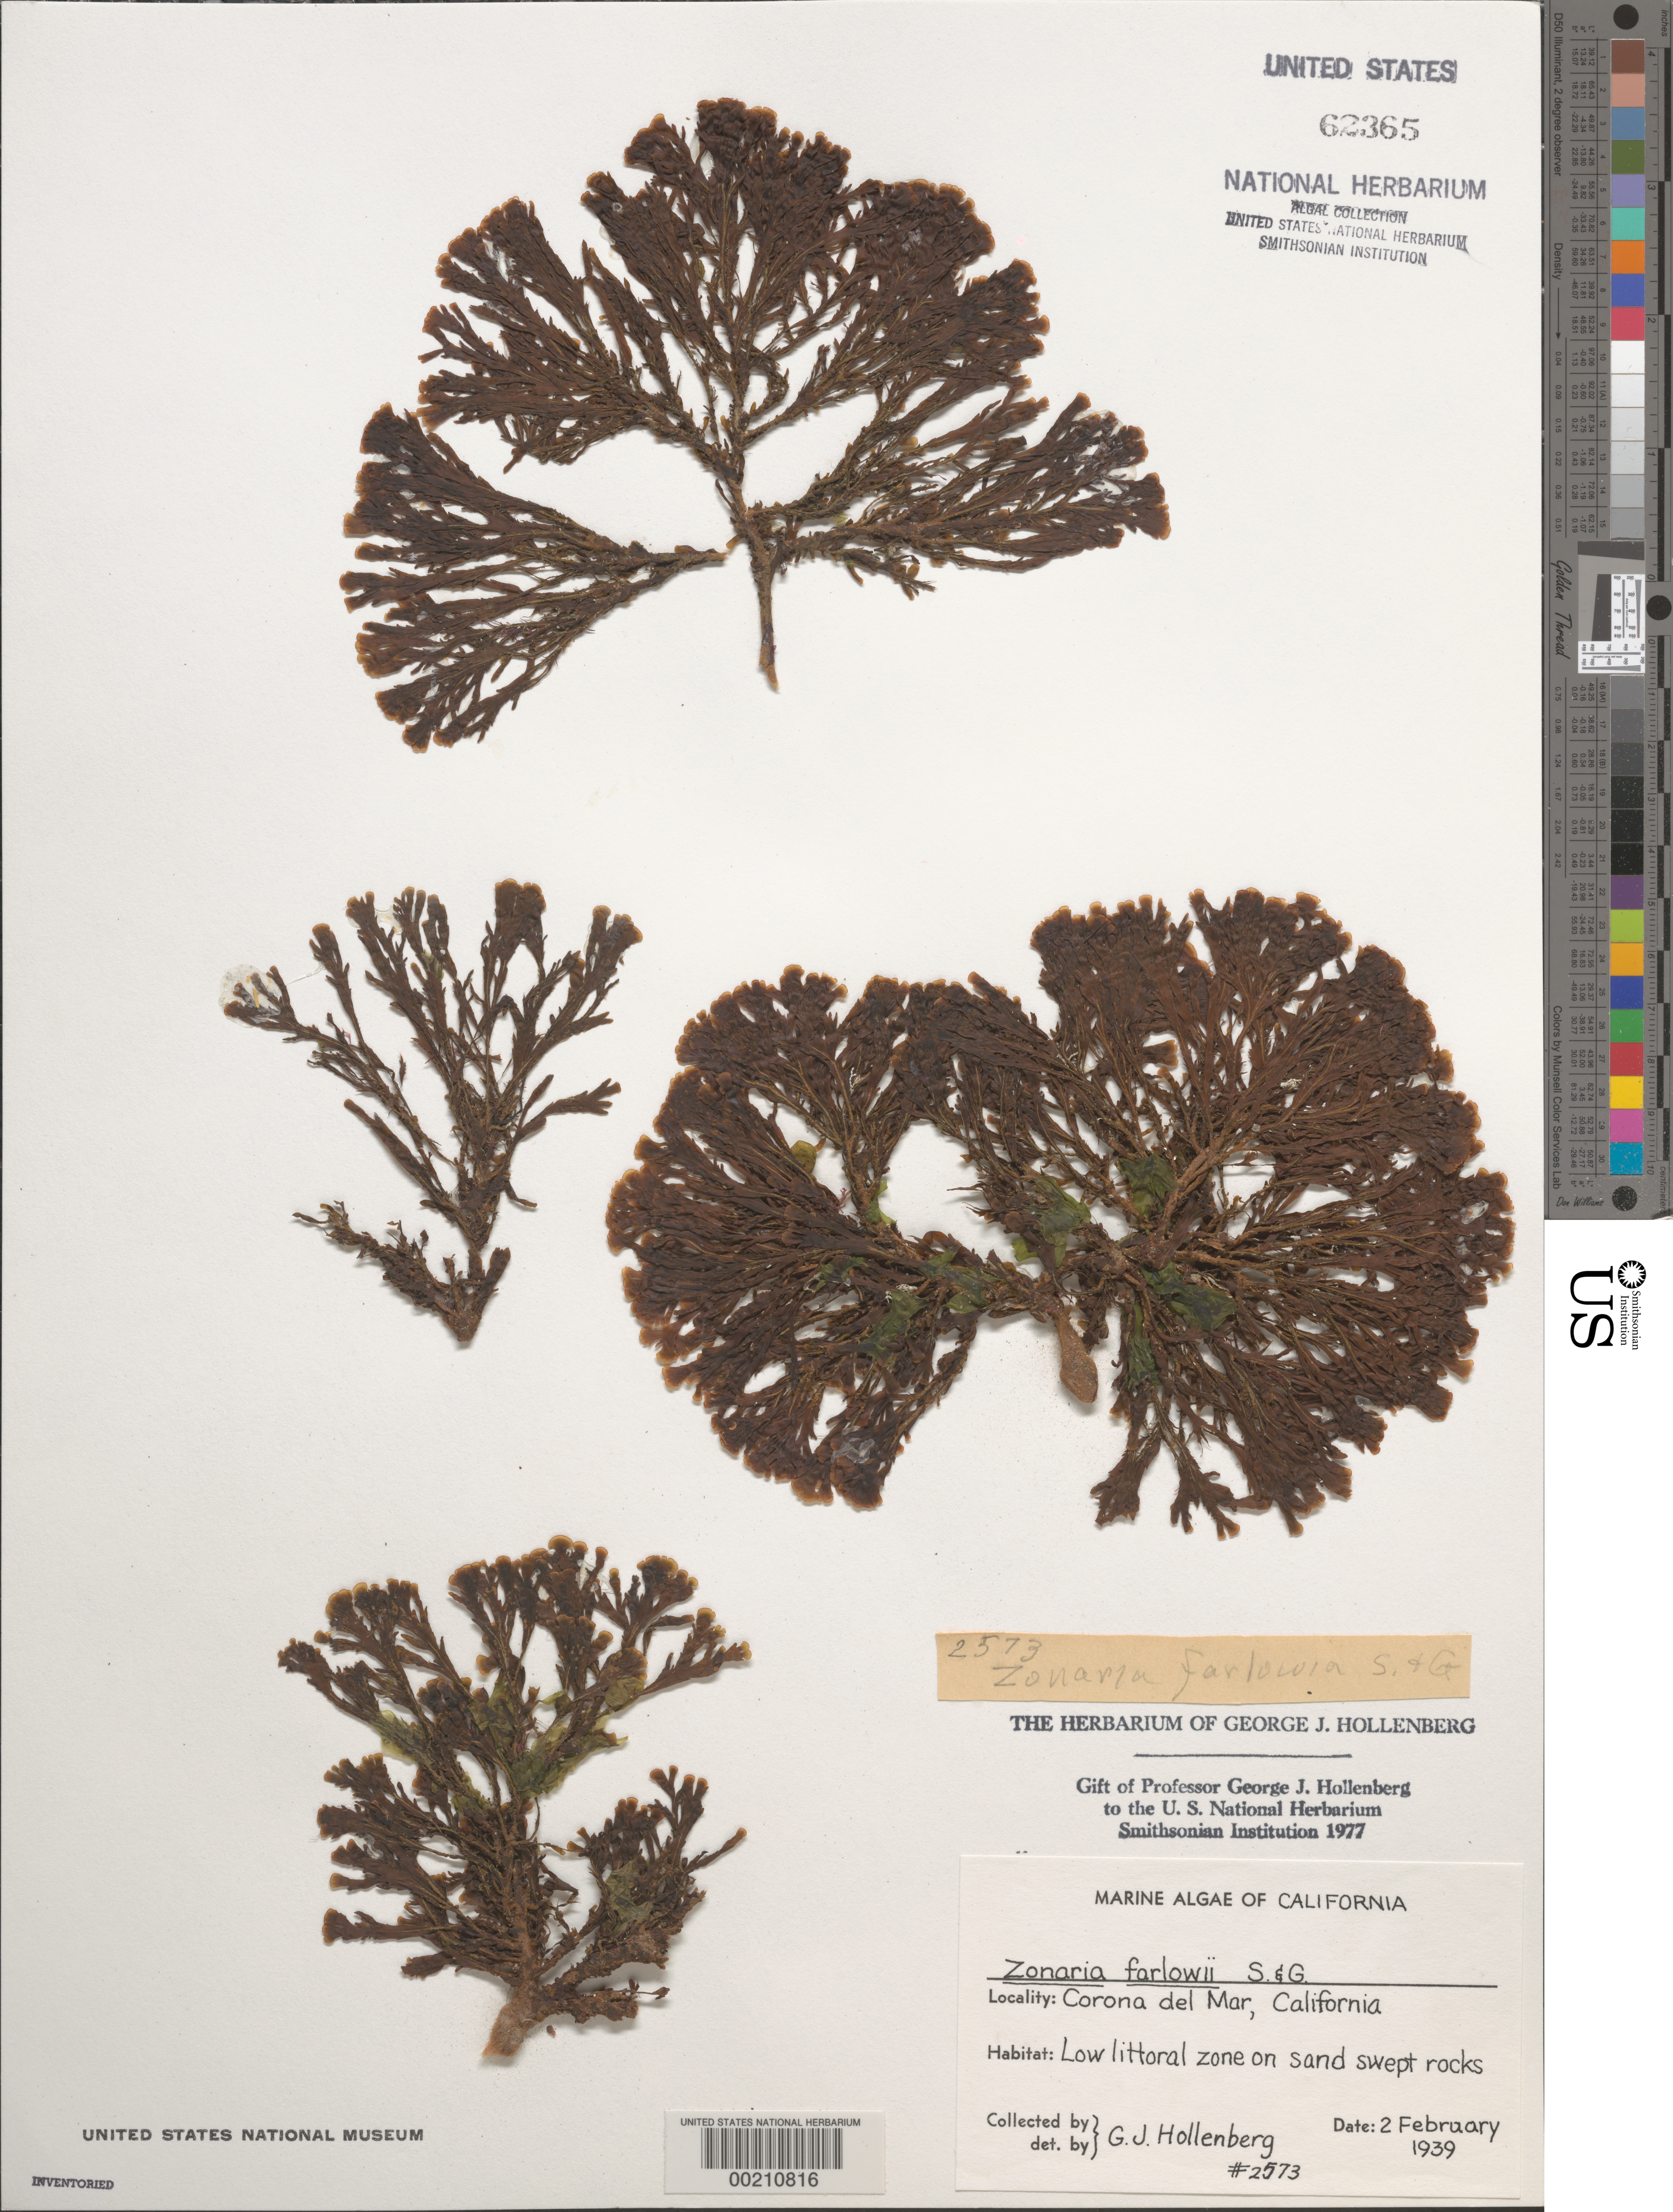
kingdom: Chromista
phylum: Ochrophyta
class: Phaeophyceae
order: Dictyotales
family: Dictyotaceae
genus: Zonaria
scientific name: Zonaria farlowii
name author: Setch. & N.L. Gardner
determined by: Hollenberg, George J.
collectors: G. Hollenberg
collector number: GJH 2573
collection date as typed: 02 Feb 1939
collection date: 1939-02-02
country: United States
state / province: California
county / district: Orange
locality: Corona del Mar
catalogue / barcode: US 62365